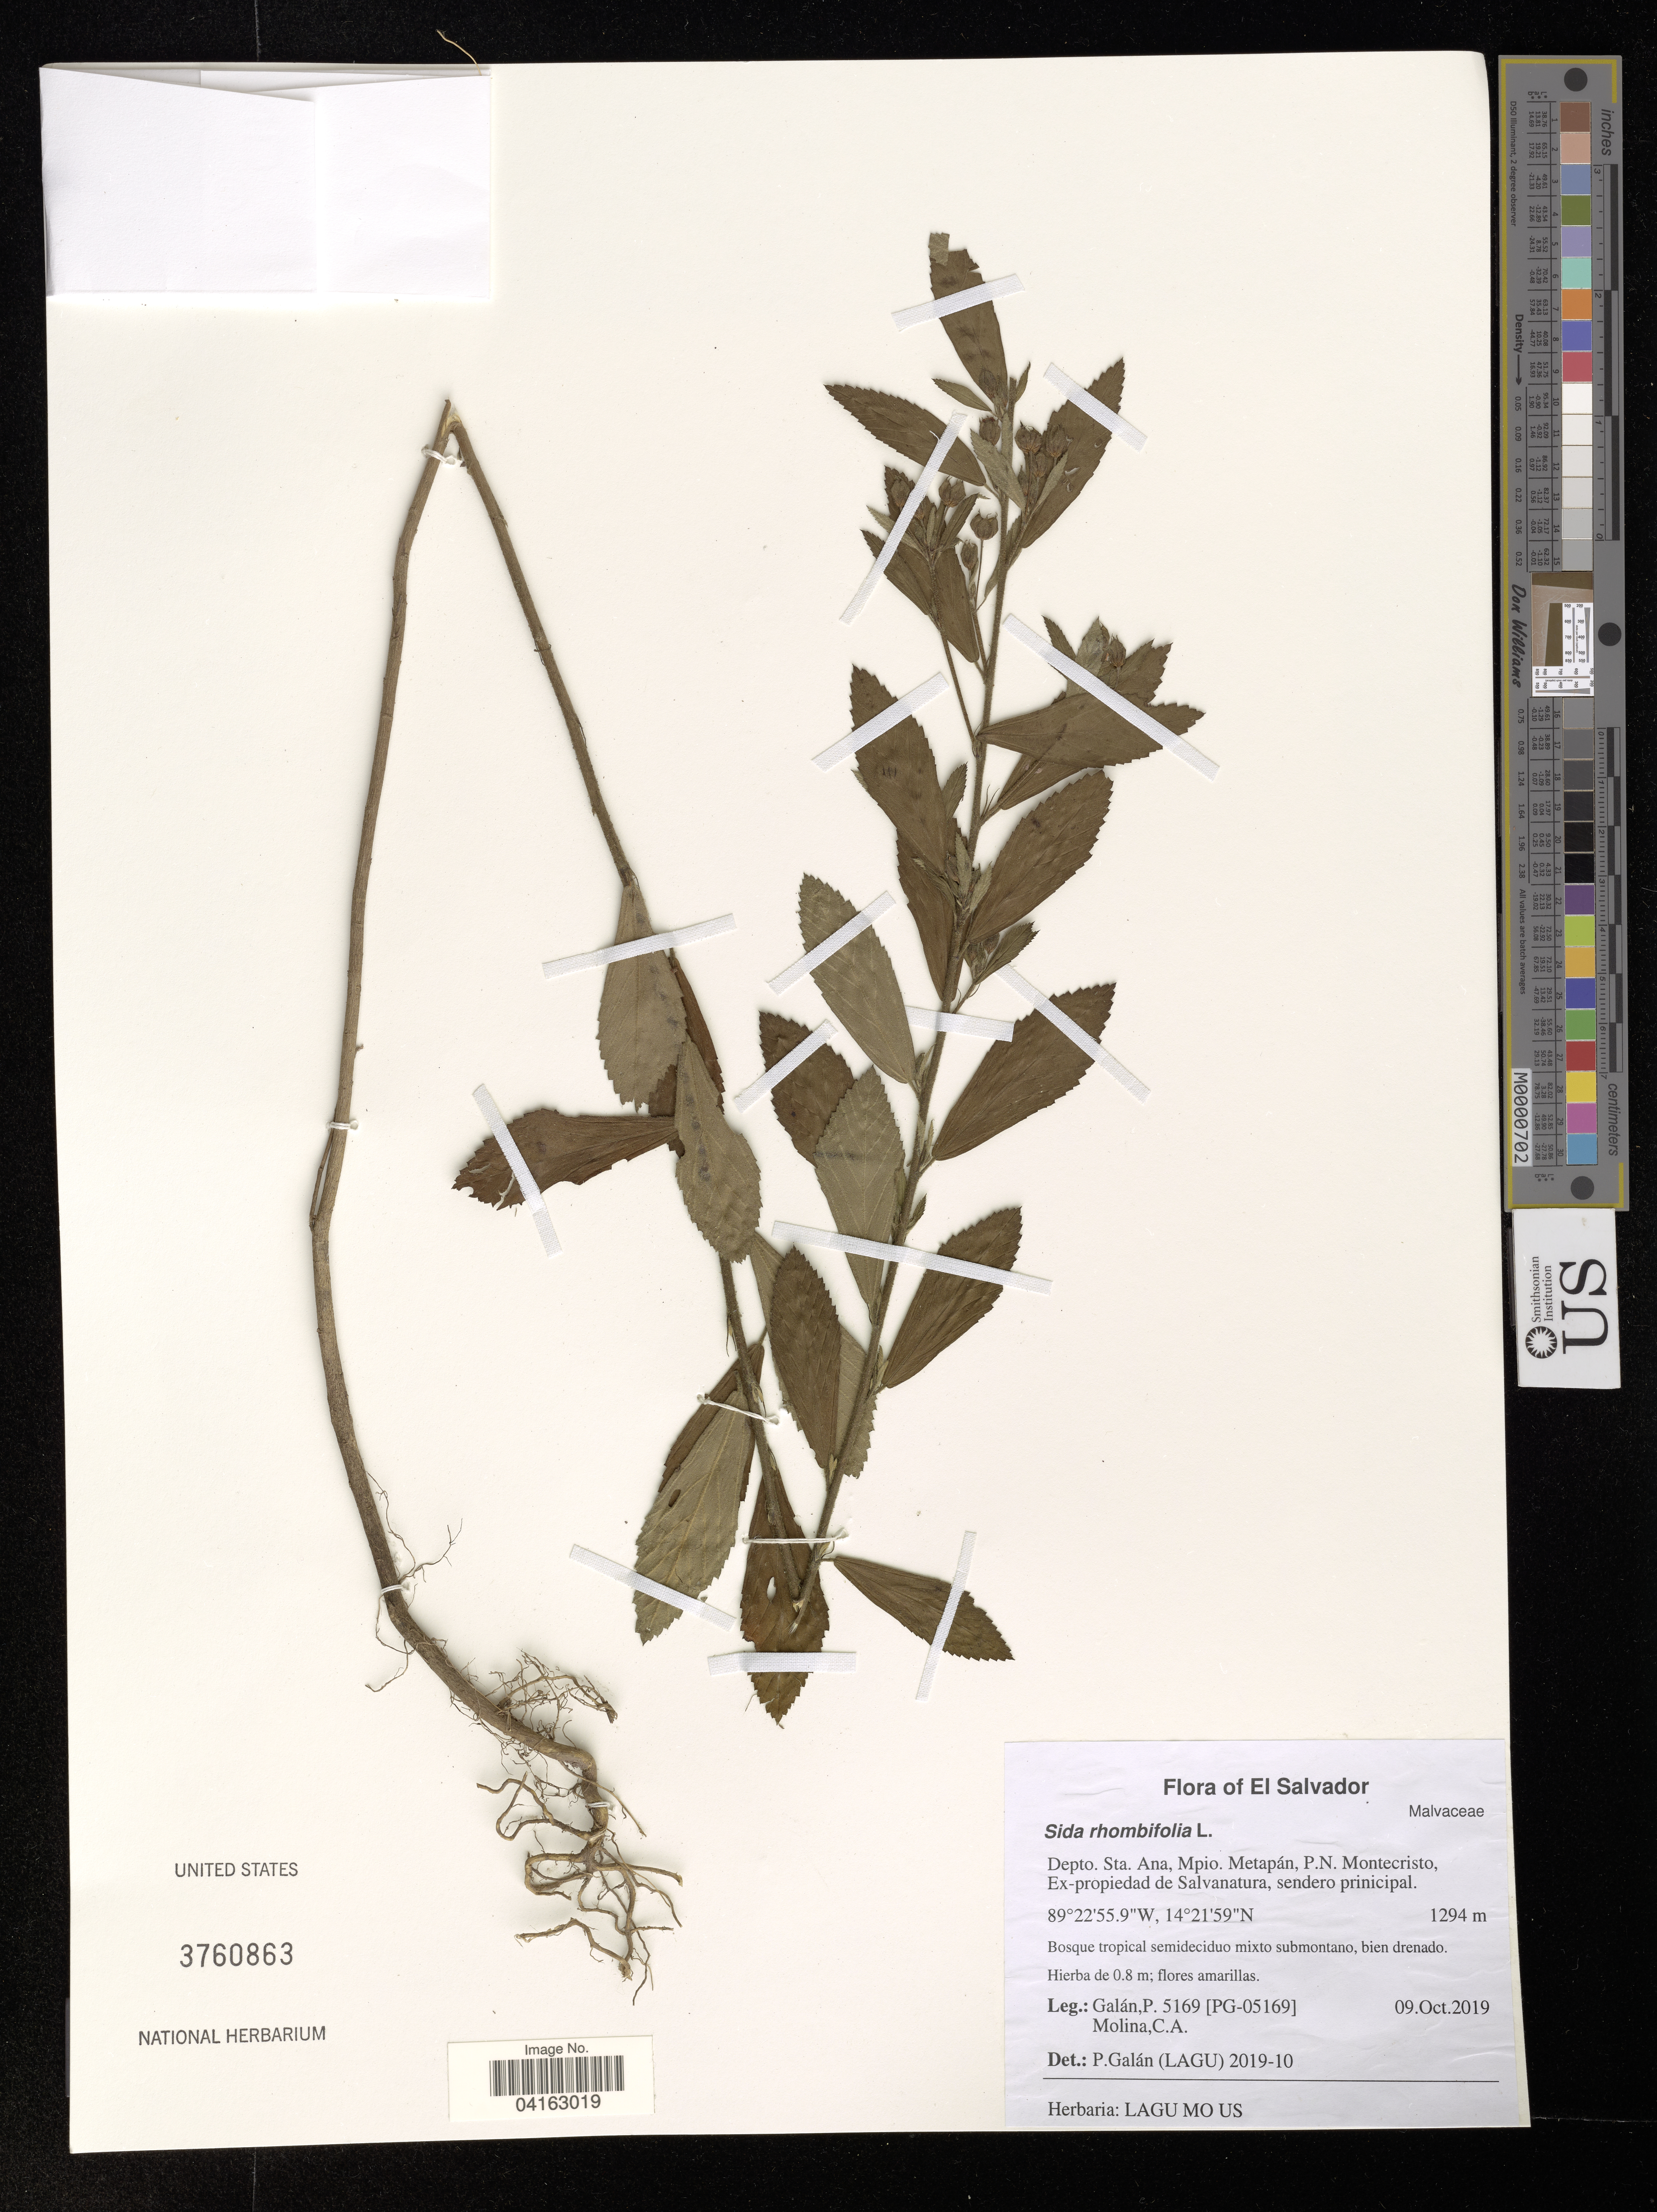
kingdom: Plantae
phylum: Tracheophyta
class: Magnoliopsida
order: Malvales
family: Malvaceae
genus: Sida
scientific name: Sida rhombifolia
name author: L.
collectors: P. Galan & C. Molina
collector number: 5169 / [PG-05169]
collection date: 2019-10-09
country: El Salvador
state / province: Santa Ana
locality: Depto. Sta. Ana, Mpio. Metapán, P.N. Montecristo, Ex-propiedad de Salvanatura, sendero principal.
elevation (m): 1294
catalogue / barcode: US 3760863